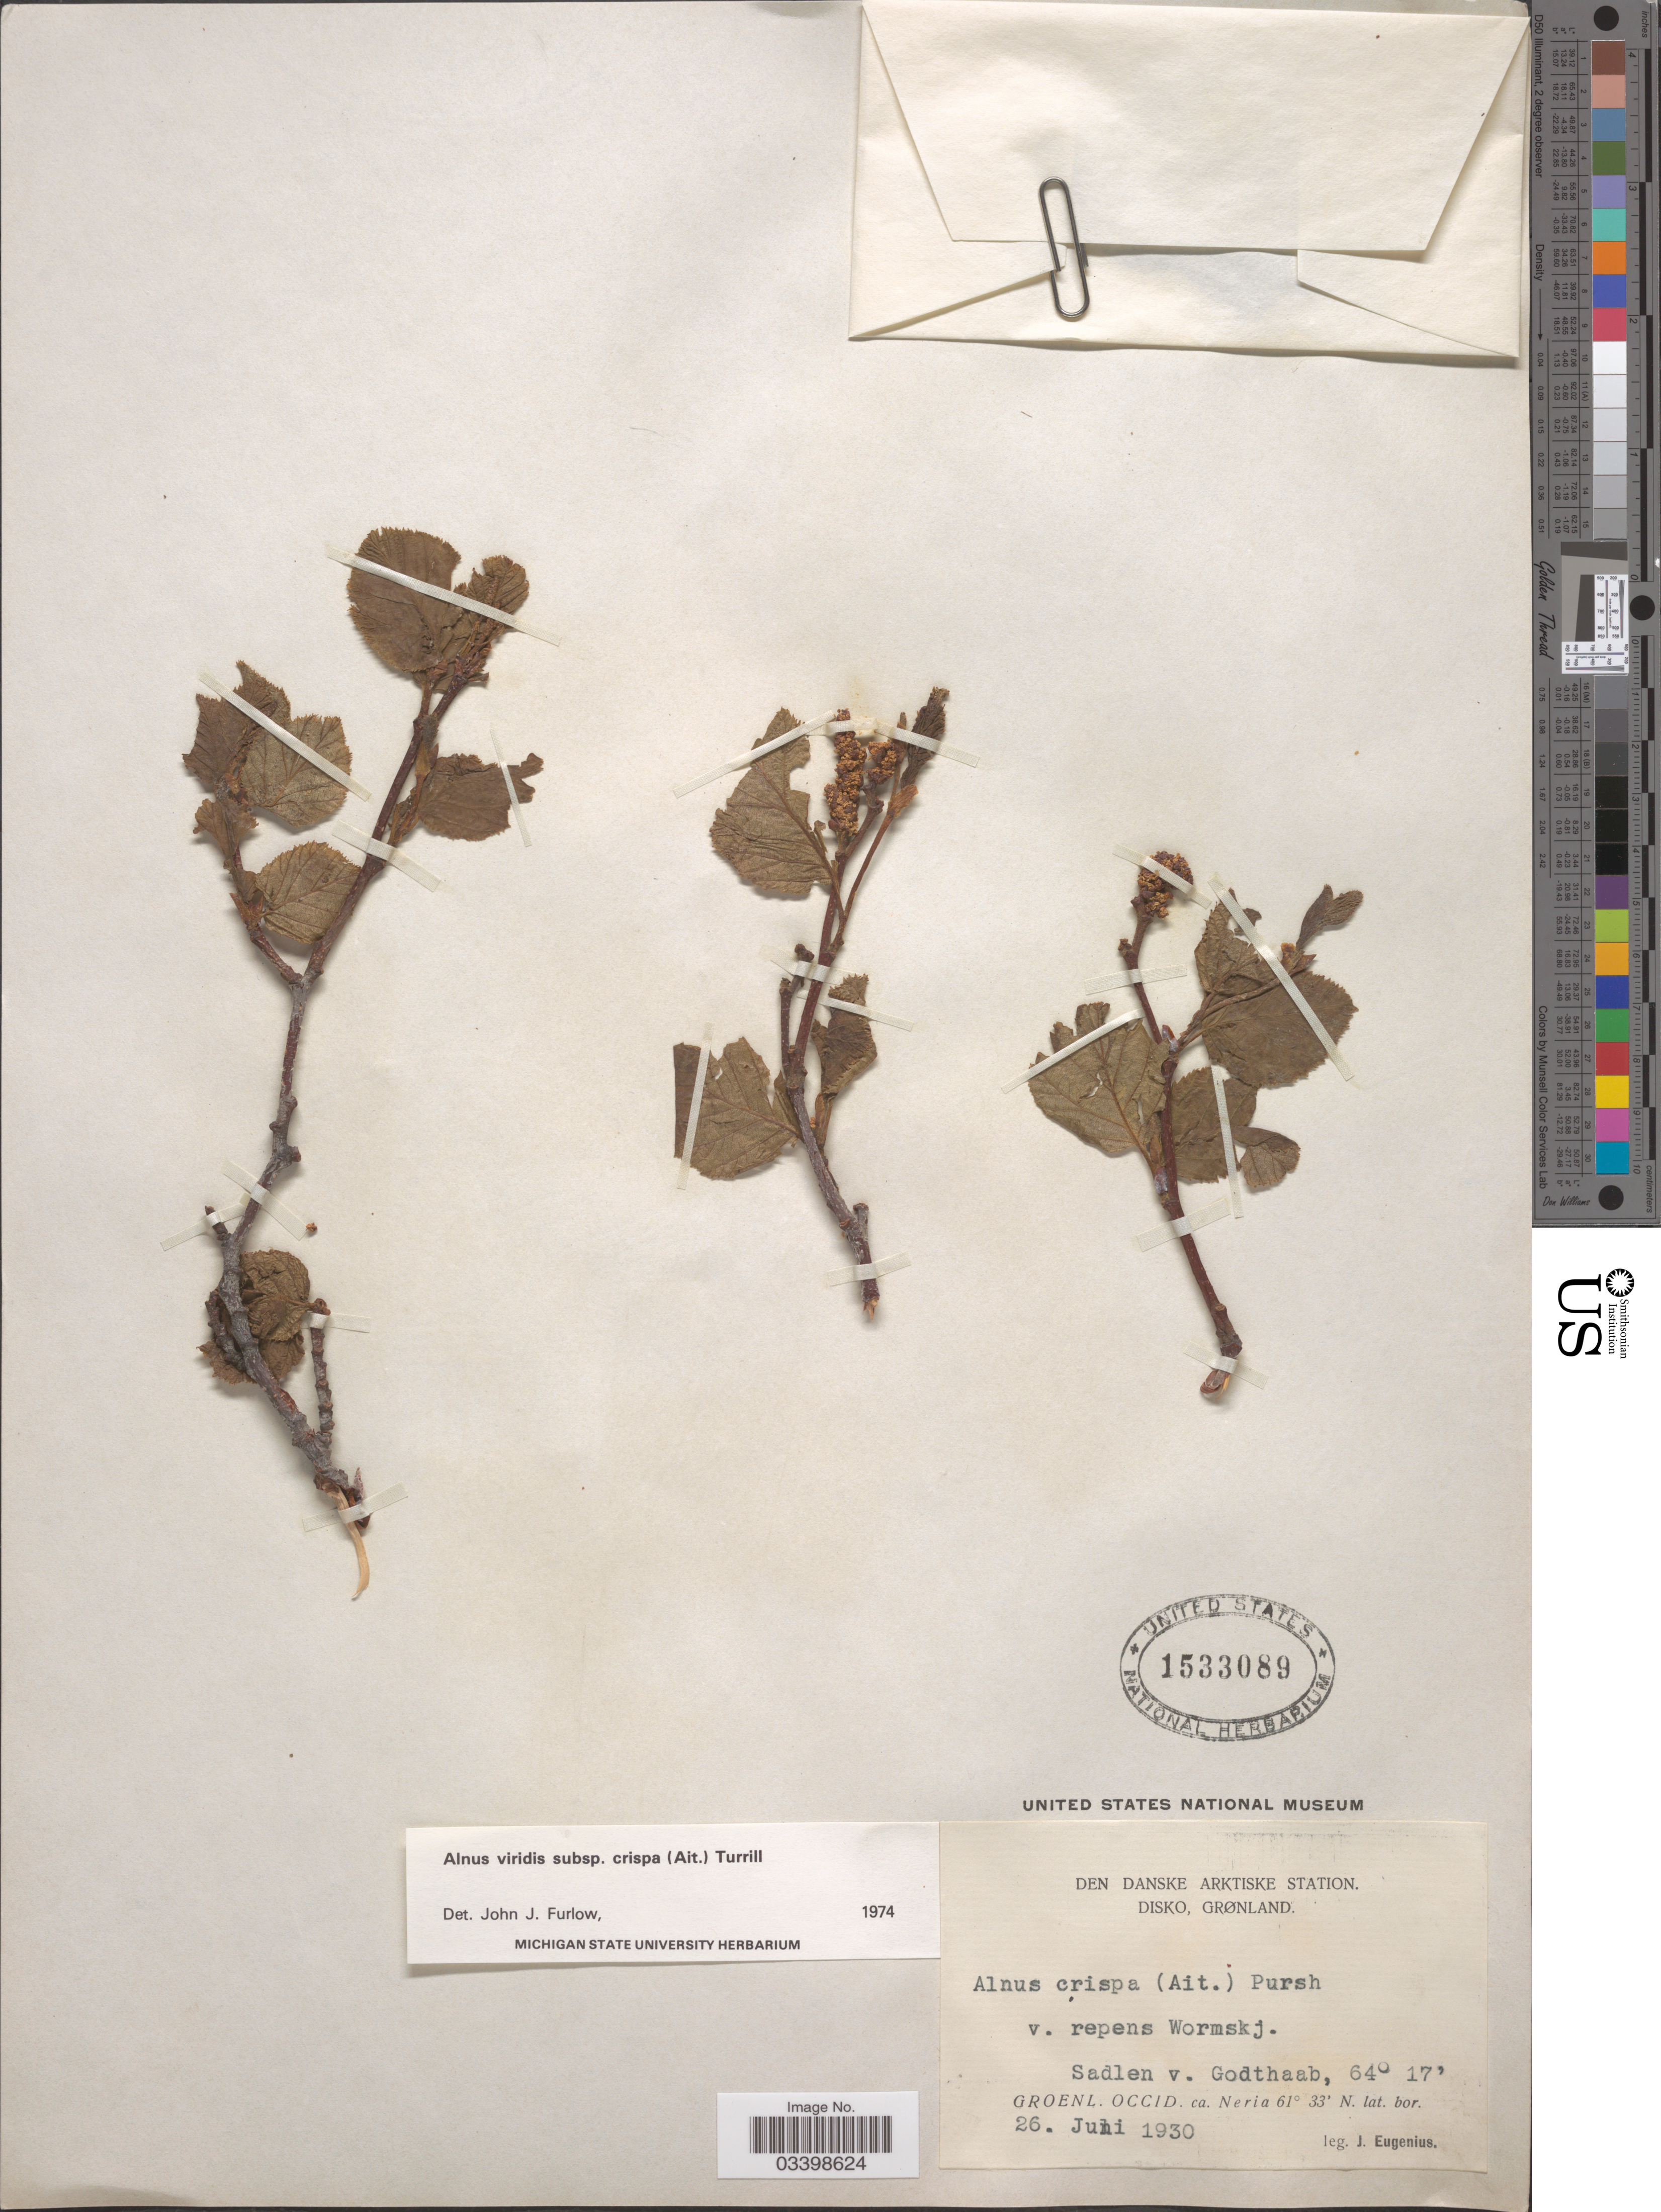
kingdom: Plantae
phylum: Tracheophyta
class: Magnoliopsida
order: Fagales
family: Betulaceae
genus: Alnus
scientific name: Alnus viridis subsp. crispa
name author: (Aiton) Turrill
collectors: J. Eugenius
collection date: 1930-06-26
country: Greenland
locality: Den Danske Arktiske Station. Disko, Grønland. Sadlen v. Godthaab. Groenl. Occid. ca. Neria.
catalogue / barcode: US 1533089